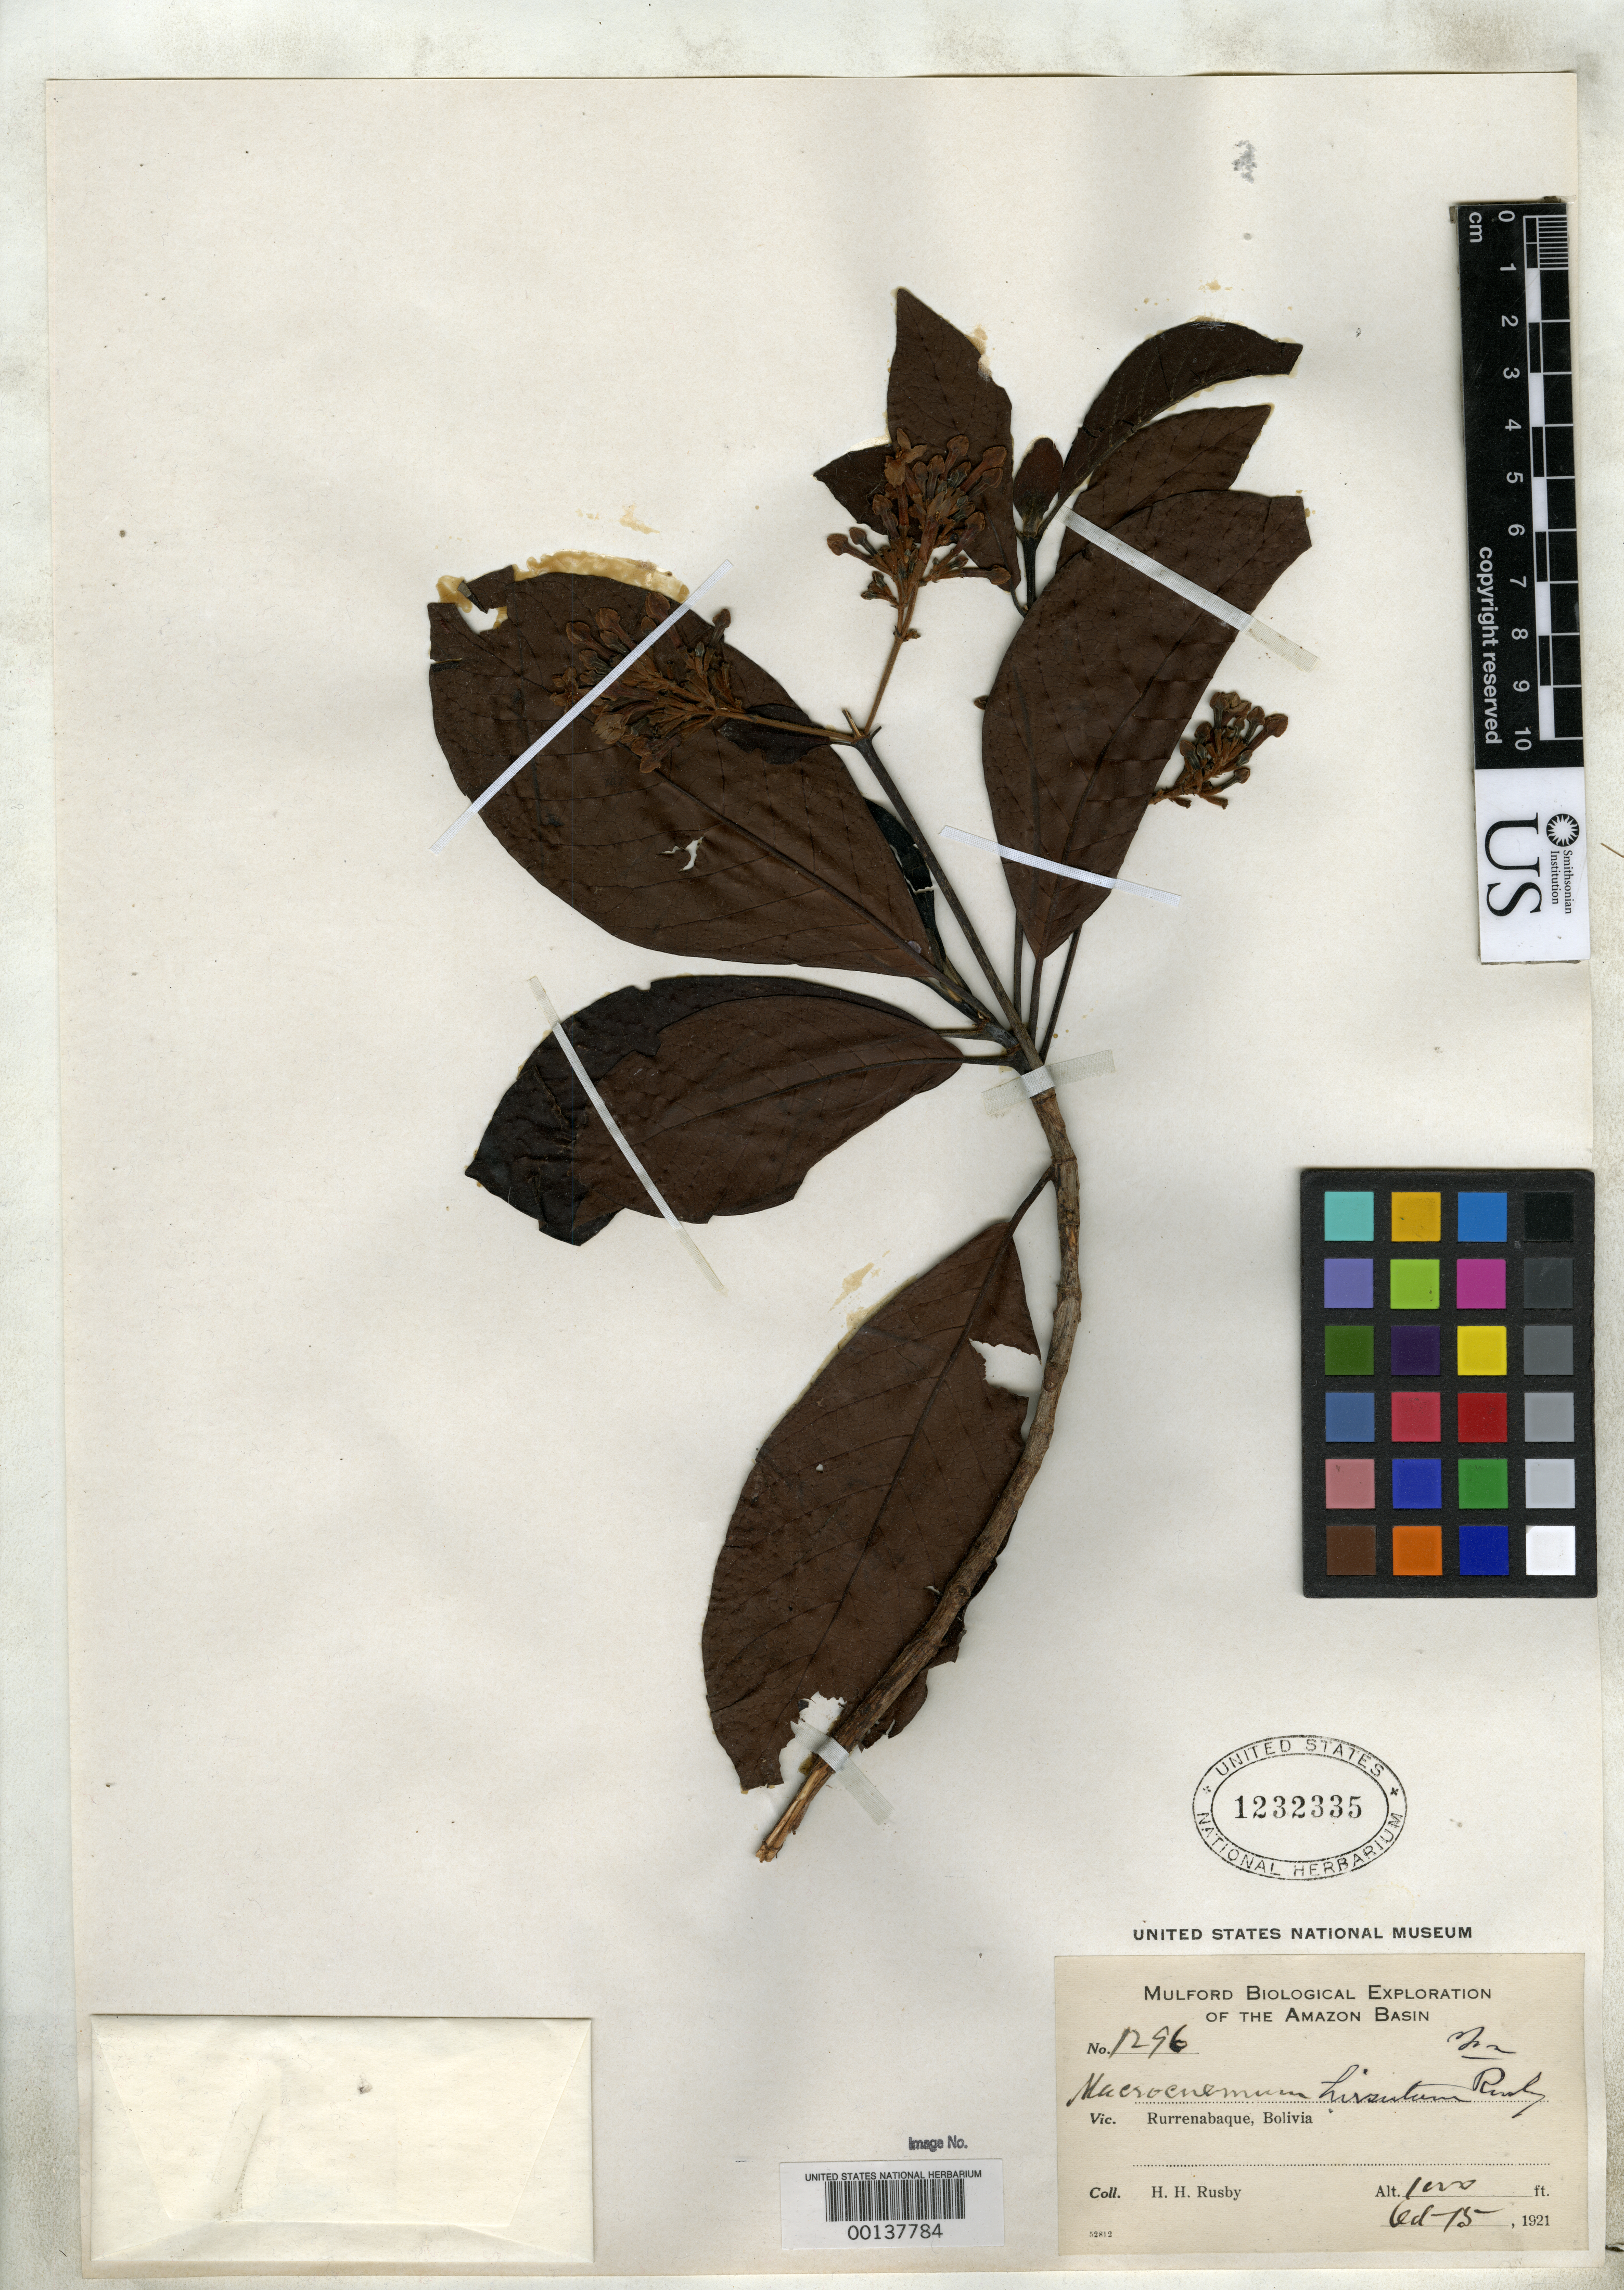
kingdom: Plantae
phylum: Tracheophyta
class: Magnoliopsida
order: Gentianales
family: Rubiaceae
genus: Macrocnemum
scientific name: Macrocnemum hirsutum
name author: Rusby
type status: Isotype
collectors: H. H. Rusby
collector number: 1296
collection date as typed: Oct 15, 1921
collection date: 1921-10-15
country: Bolivia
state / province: Beni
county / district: José Ballivián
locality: Rurrenabaque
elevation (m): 305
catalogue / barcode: US 1232335